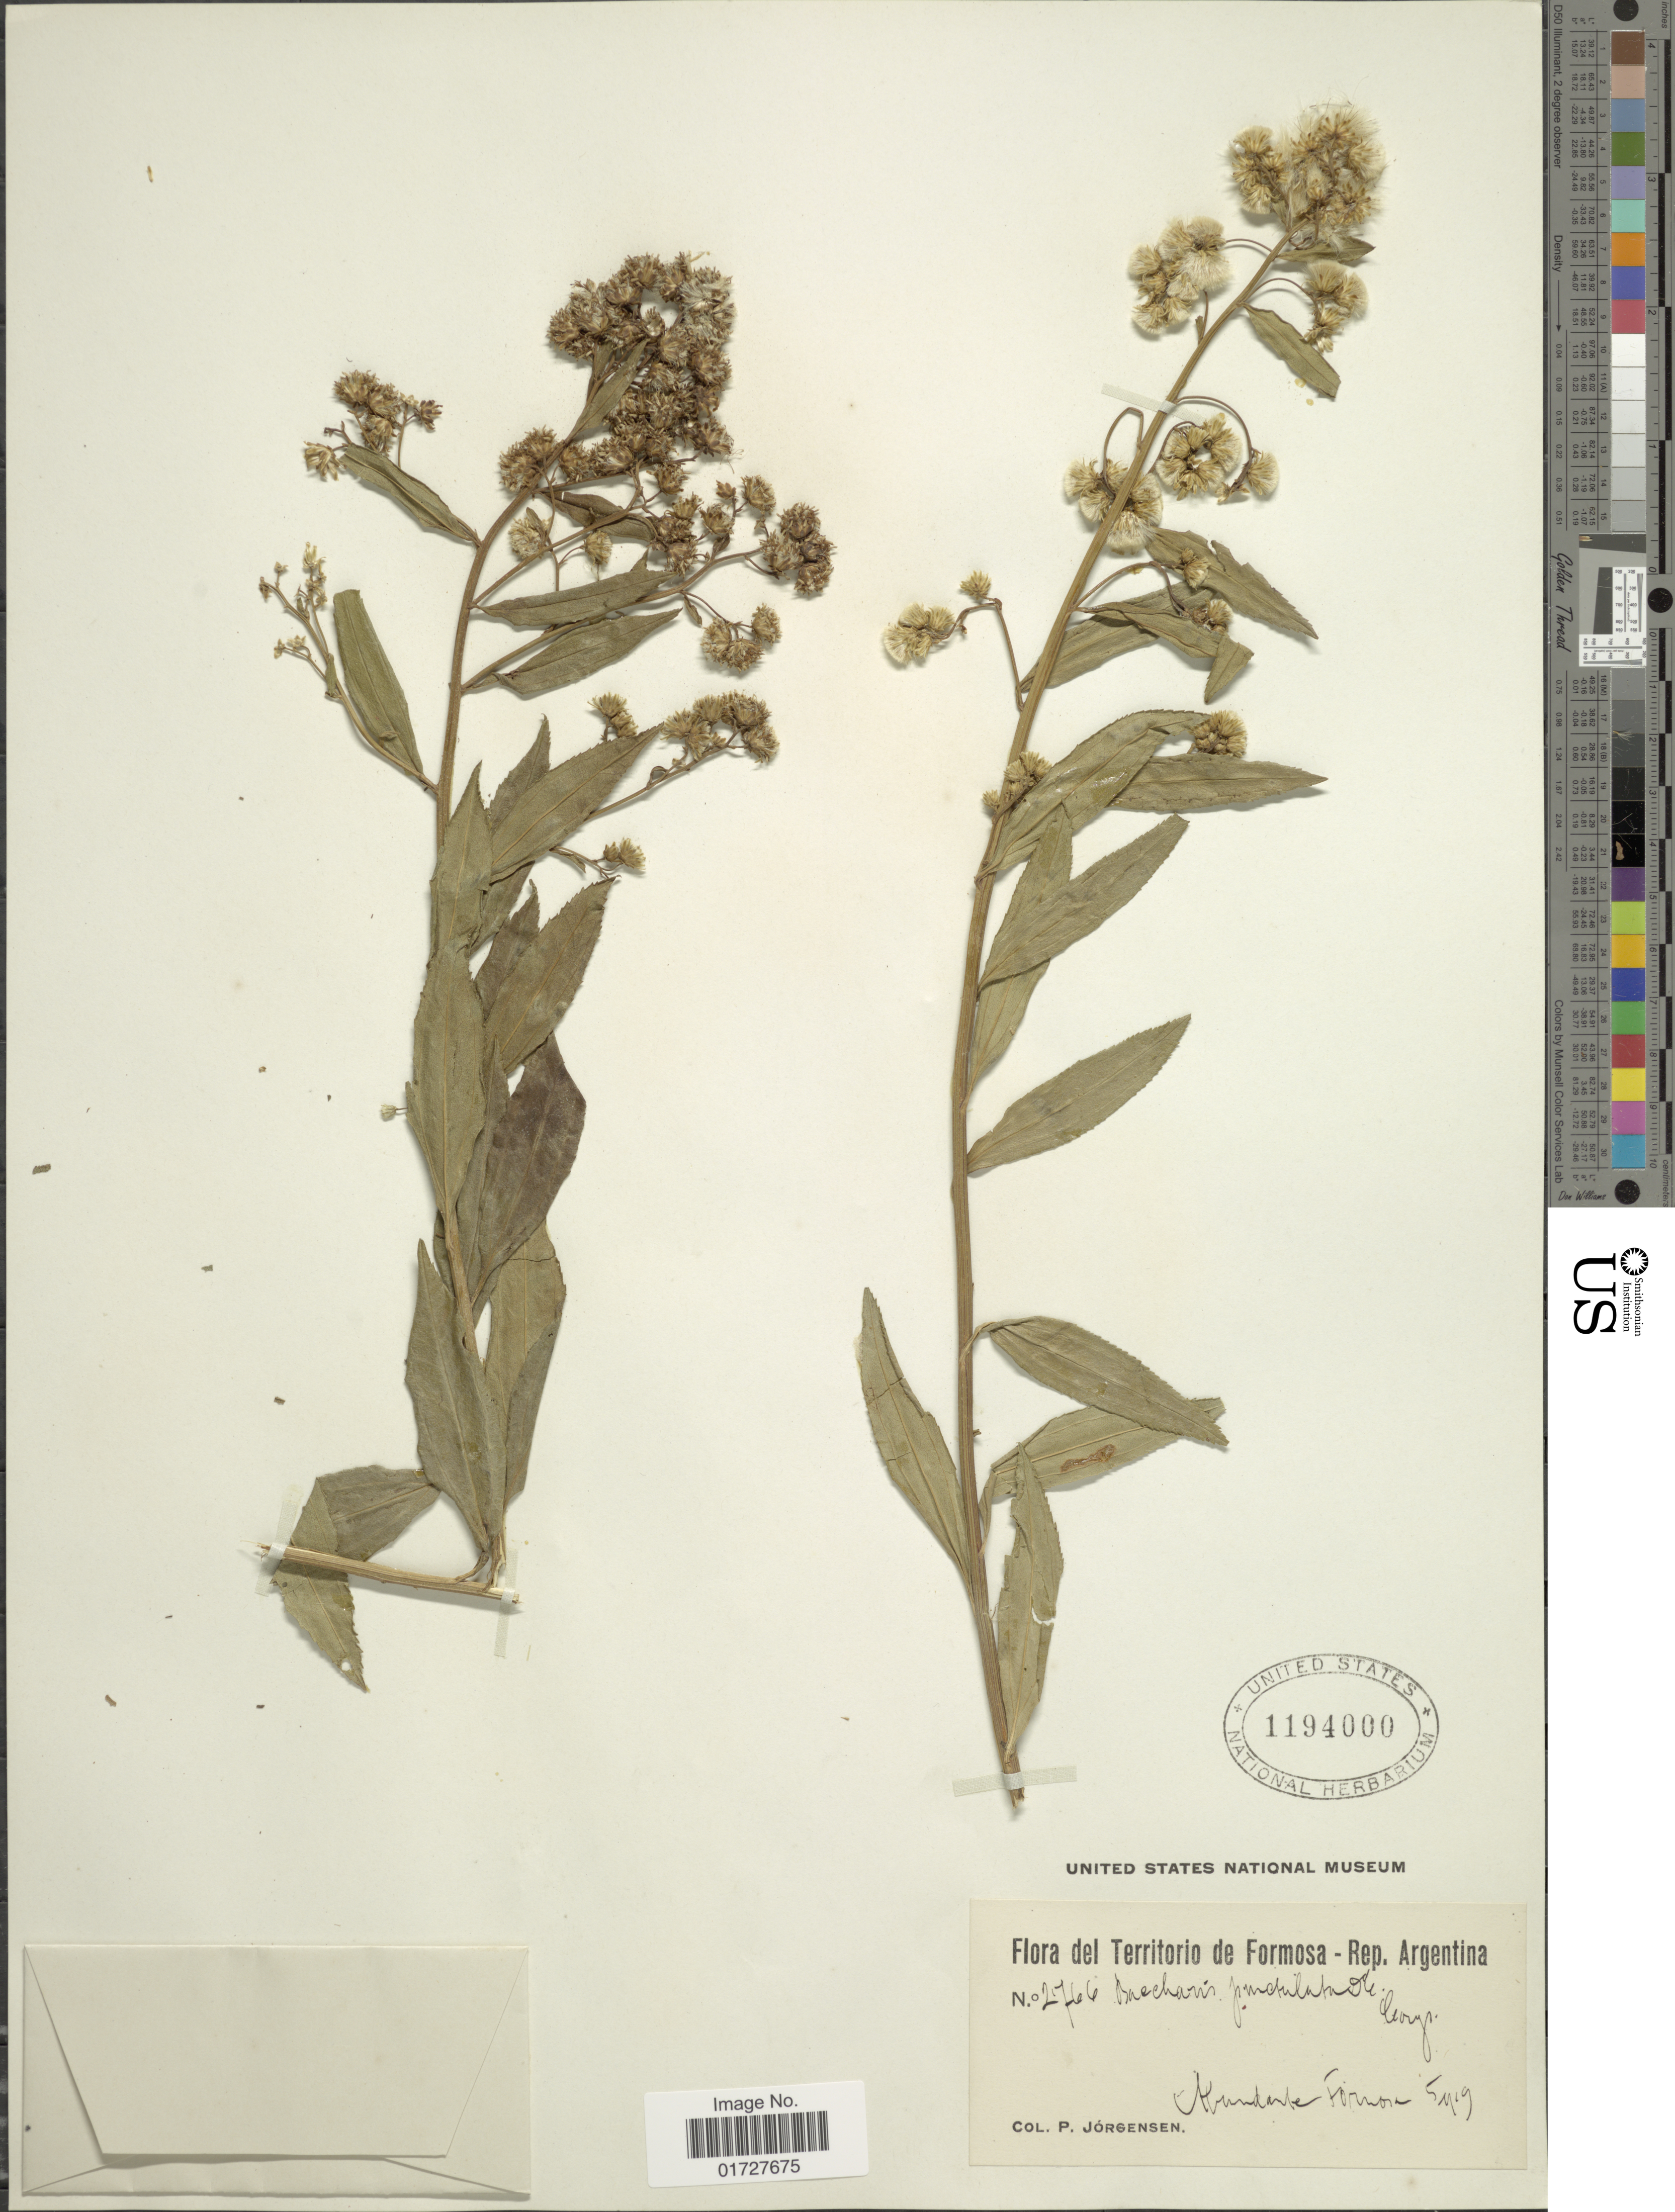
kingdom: Plantae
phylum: Tracheophyta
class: Magnoliopsida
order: Asterales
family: Asteraceae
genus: Baccharis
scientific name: Baccharis punctulata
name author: DC.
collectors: P. Jörgensen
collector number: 2766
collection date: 1919-05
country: Argentina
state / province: Formosa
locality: Kindanke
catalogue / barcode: US 1194000